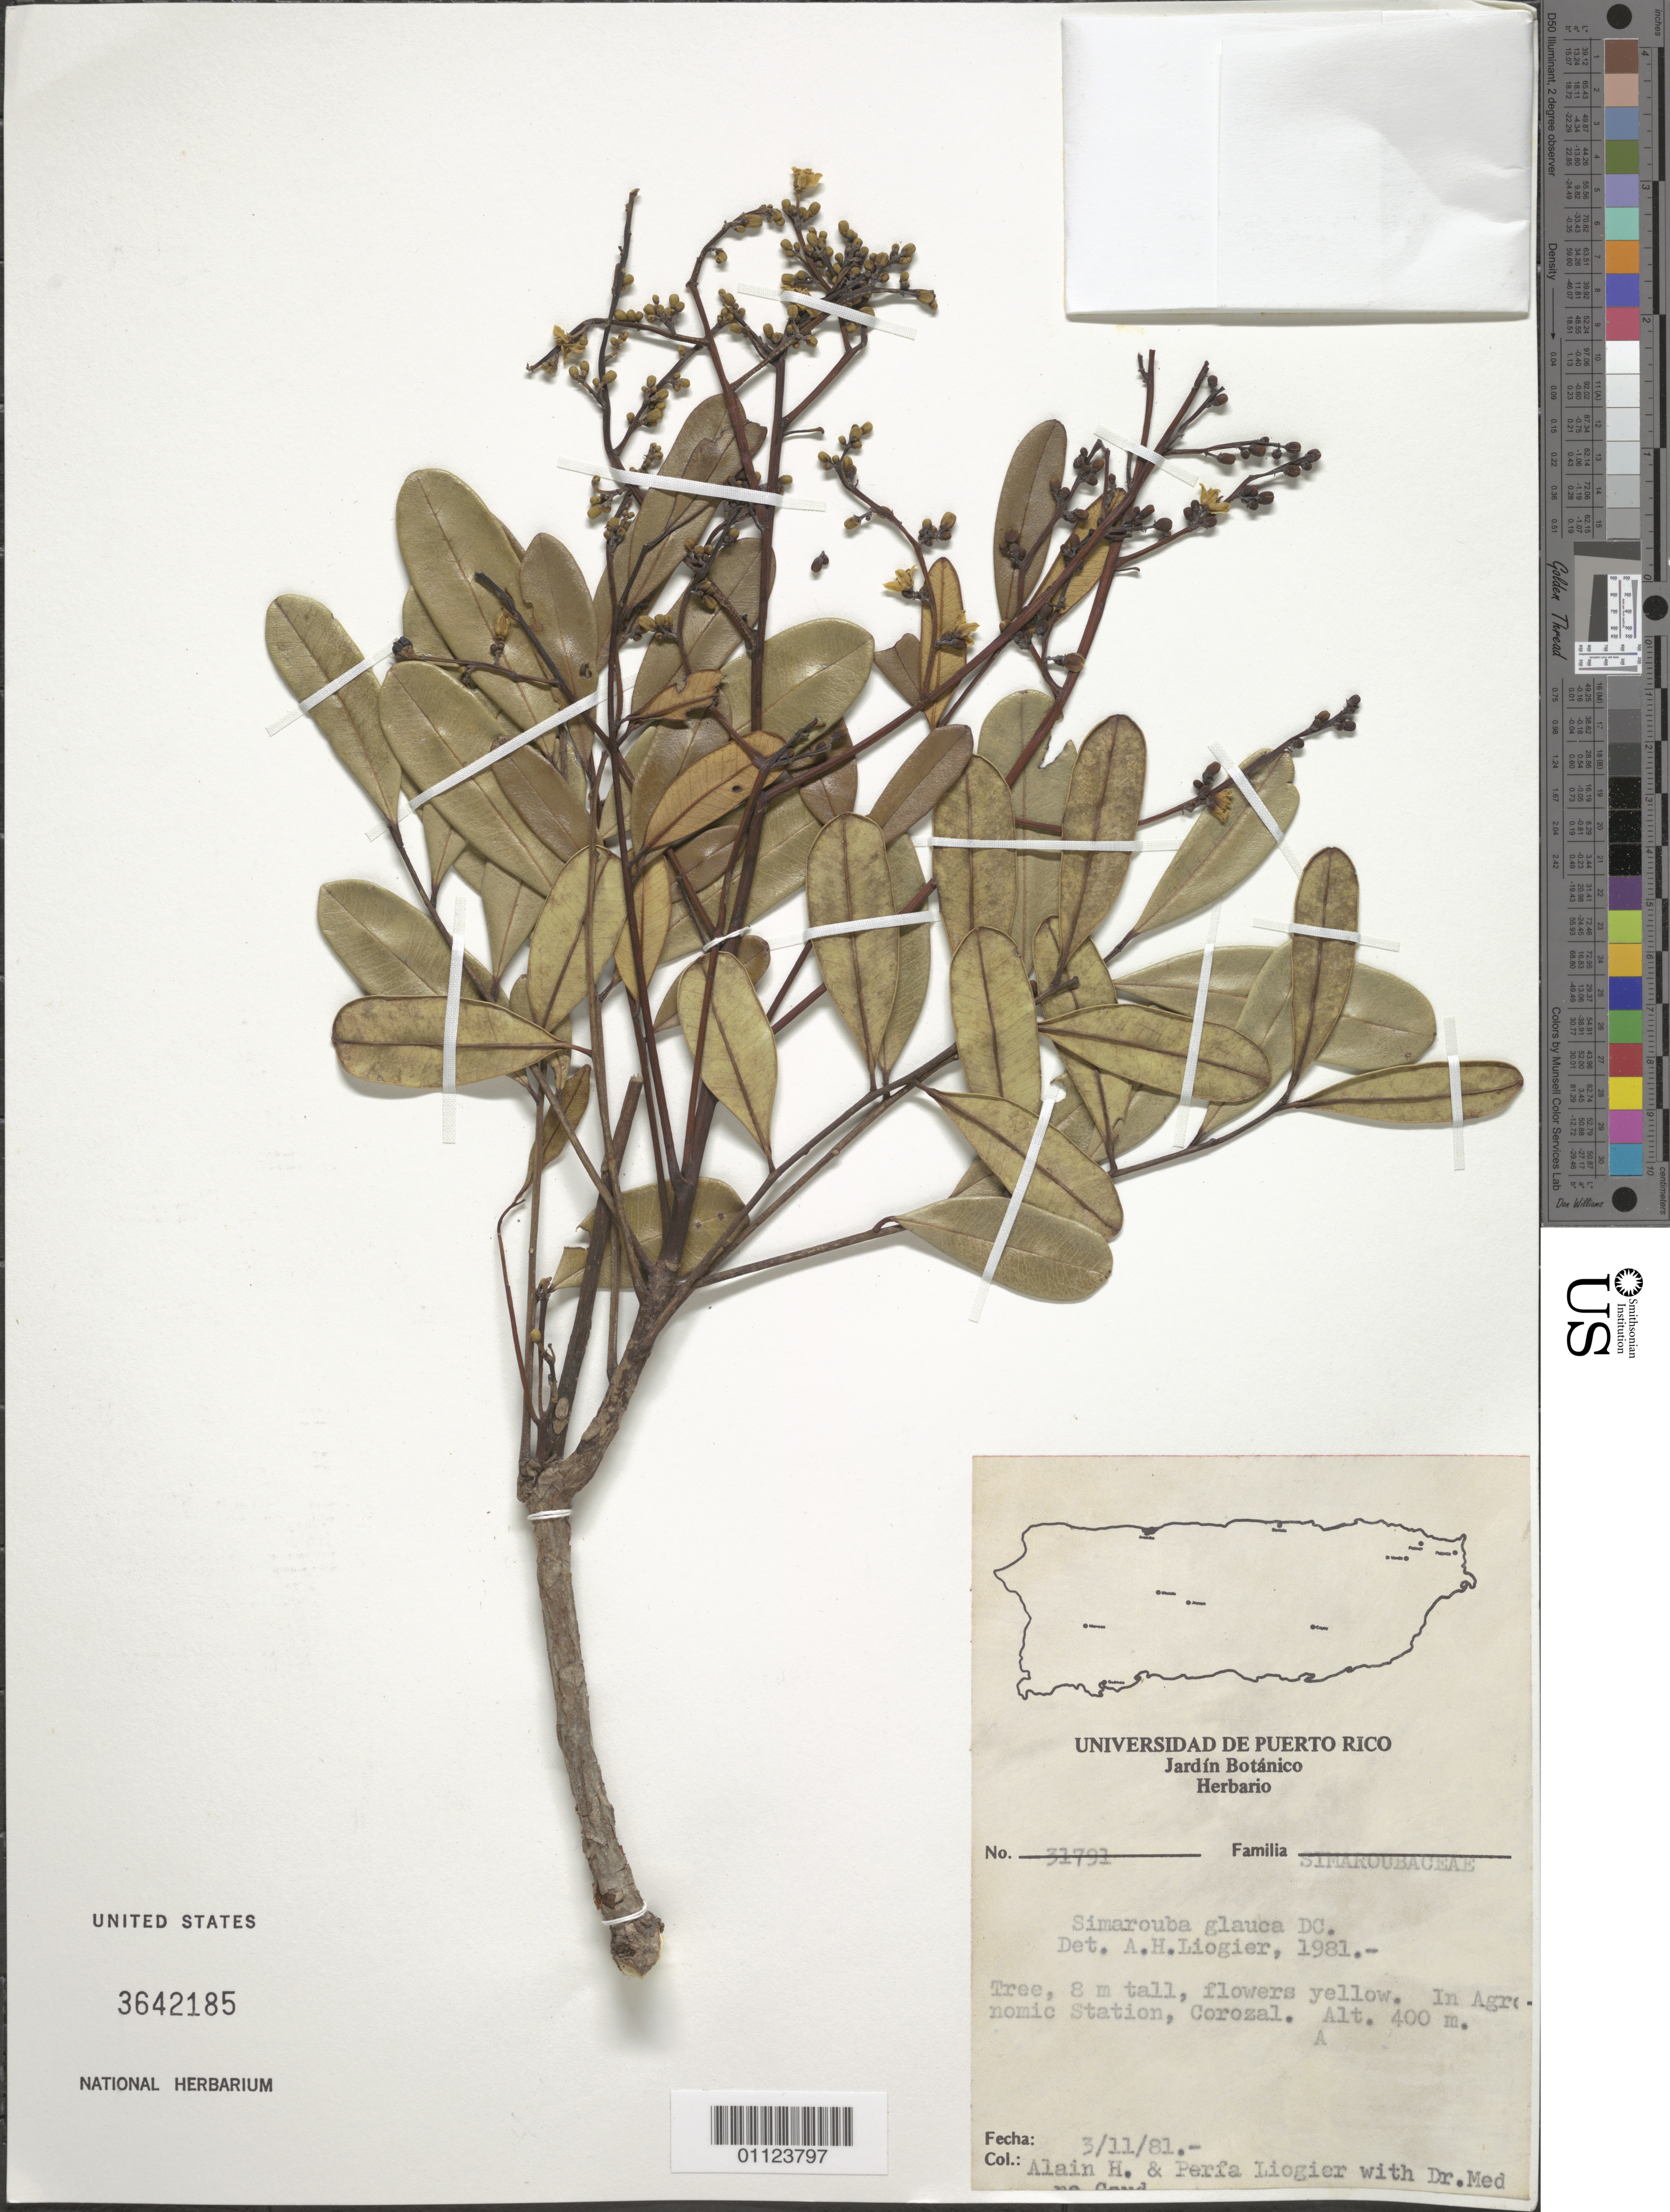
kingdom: Plantae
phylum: Tracheophyta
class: Magnoliopsida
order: Sapindales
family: Simaroubaceae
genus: Simarouba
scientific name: Simarouba glauca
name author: DC.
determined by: Liogier, Alain H.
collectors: A. H. Liogier, M. P. Liogier & M. Gaud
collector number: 31791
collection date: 1981-03-11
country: Puerto Rico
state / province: Corozal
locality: Agronomic Station, Corozal.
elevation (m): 400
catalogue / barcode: US 3642185